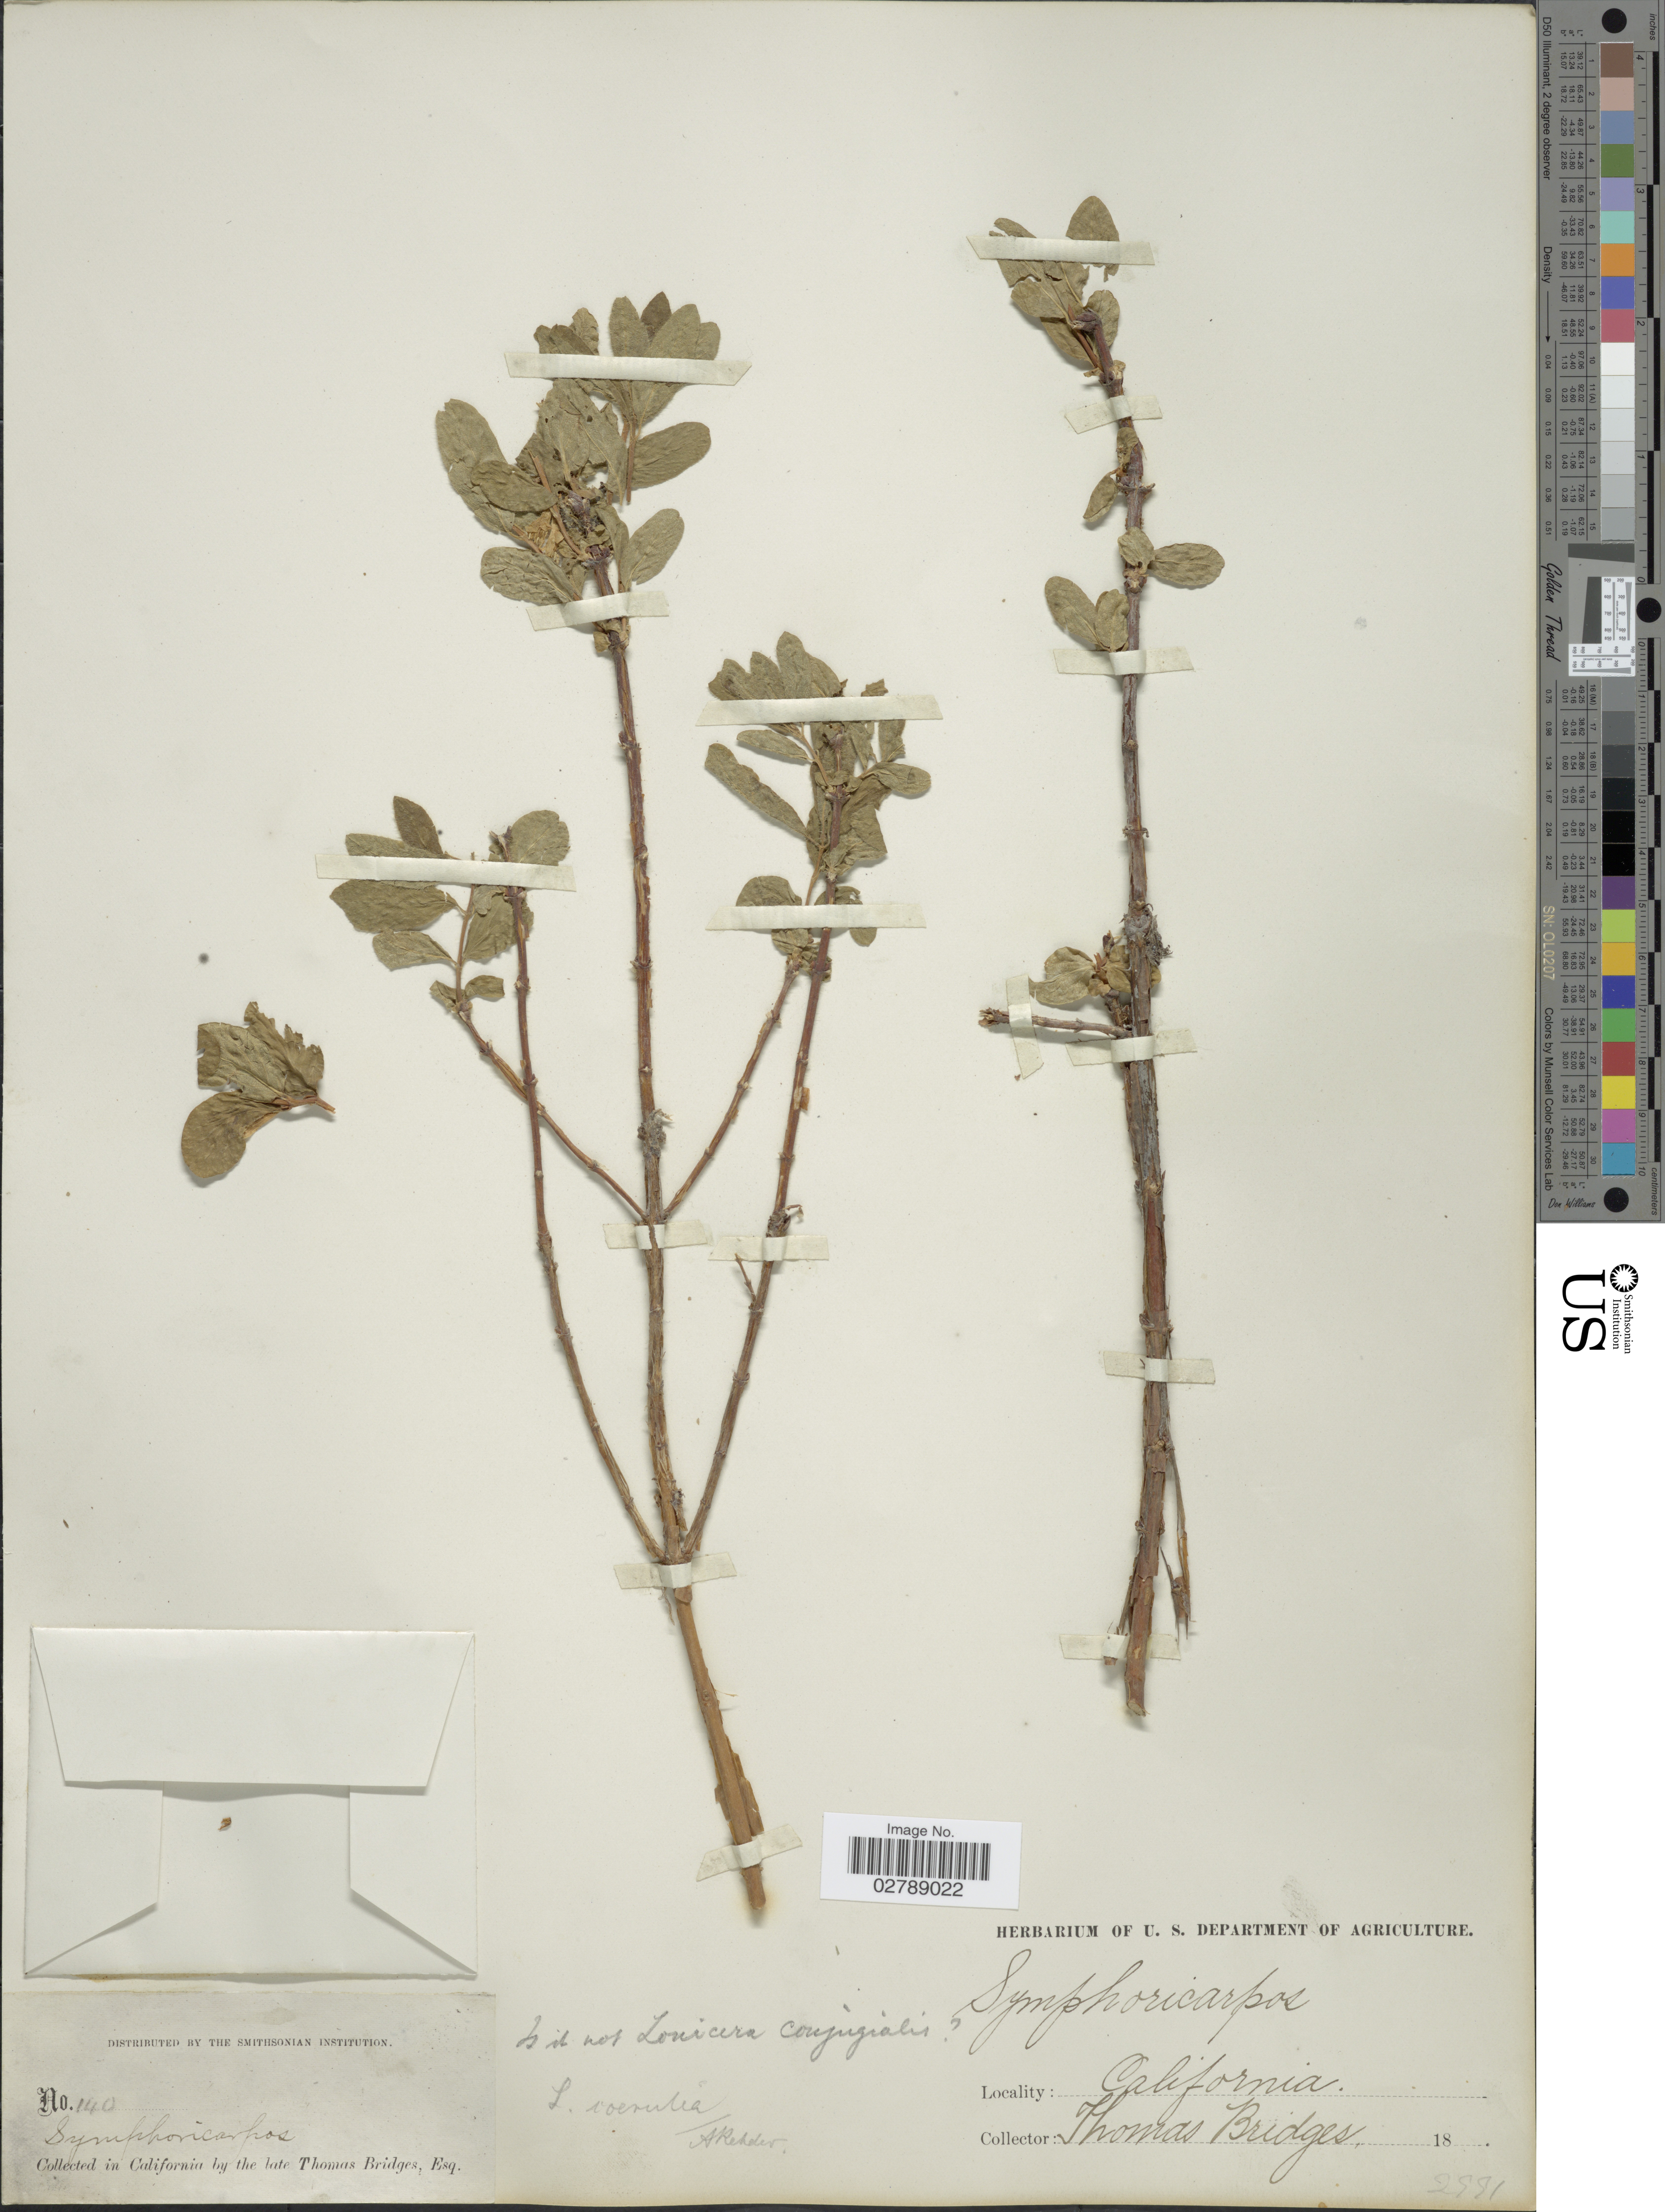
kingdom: Plantae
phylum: Tracheophyta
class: Magnoliopsida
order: Dipsacales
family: Caprifoliaceae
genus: Lonicera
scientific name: Lonicera conjugialis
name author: Kellogg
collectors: T. Bridges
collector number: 140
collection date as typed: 18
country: United States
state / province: California